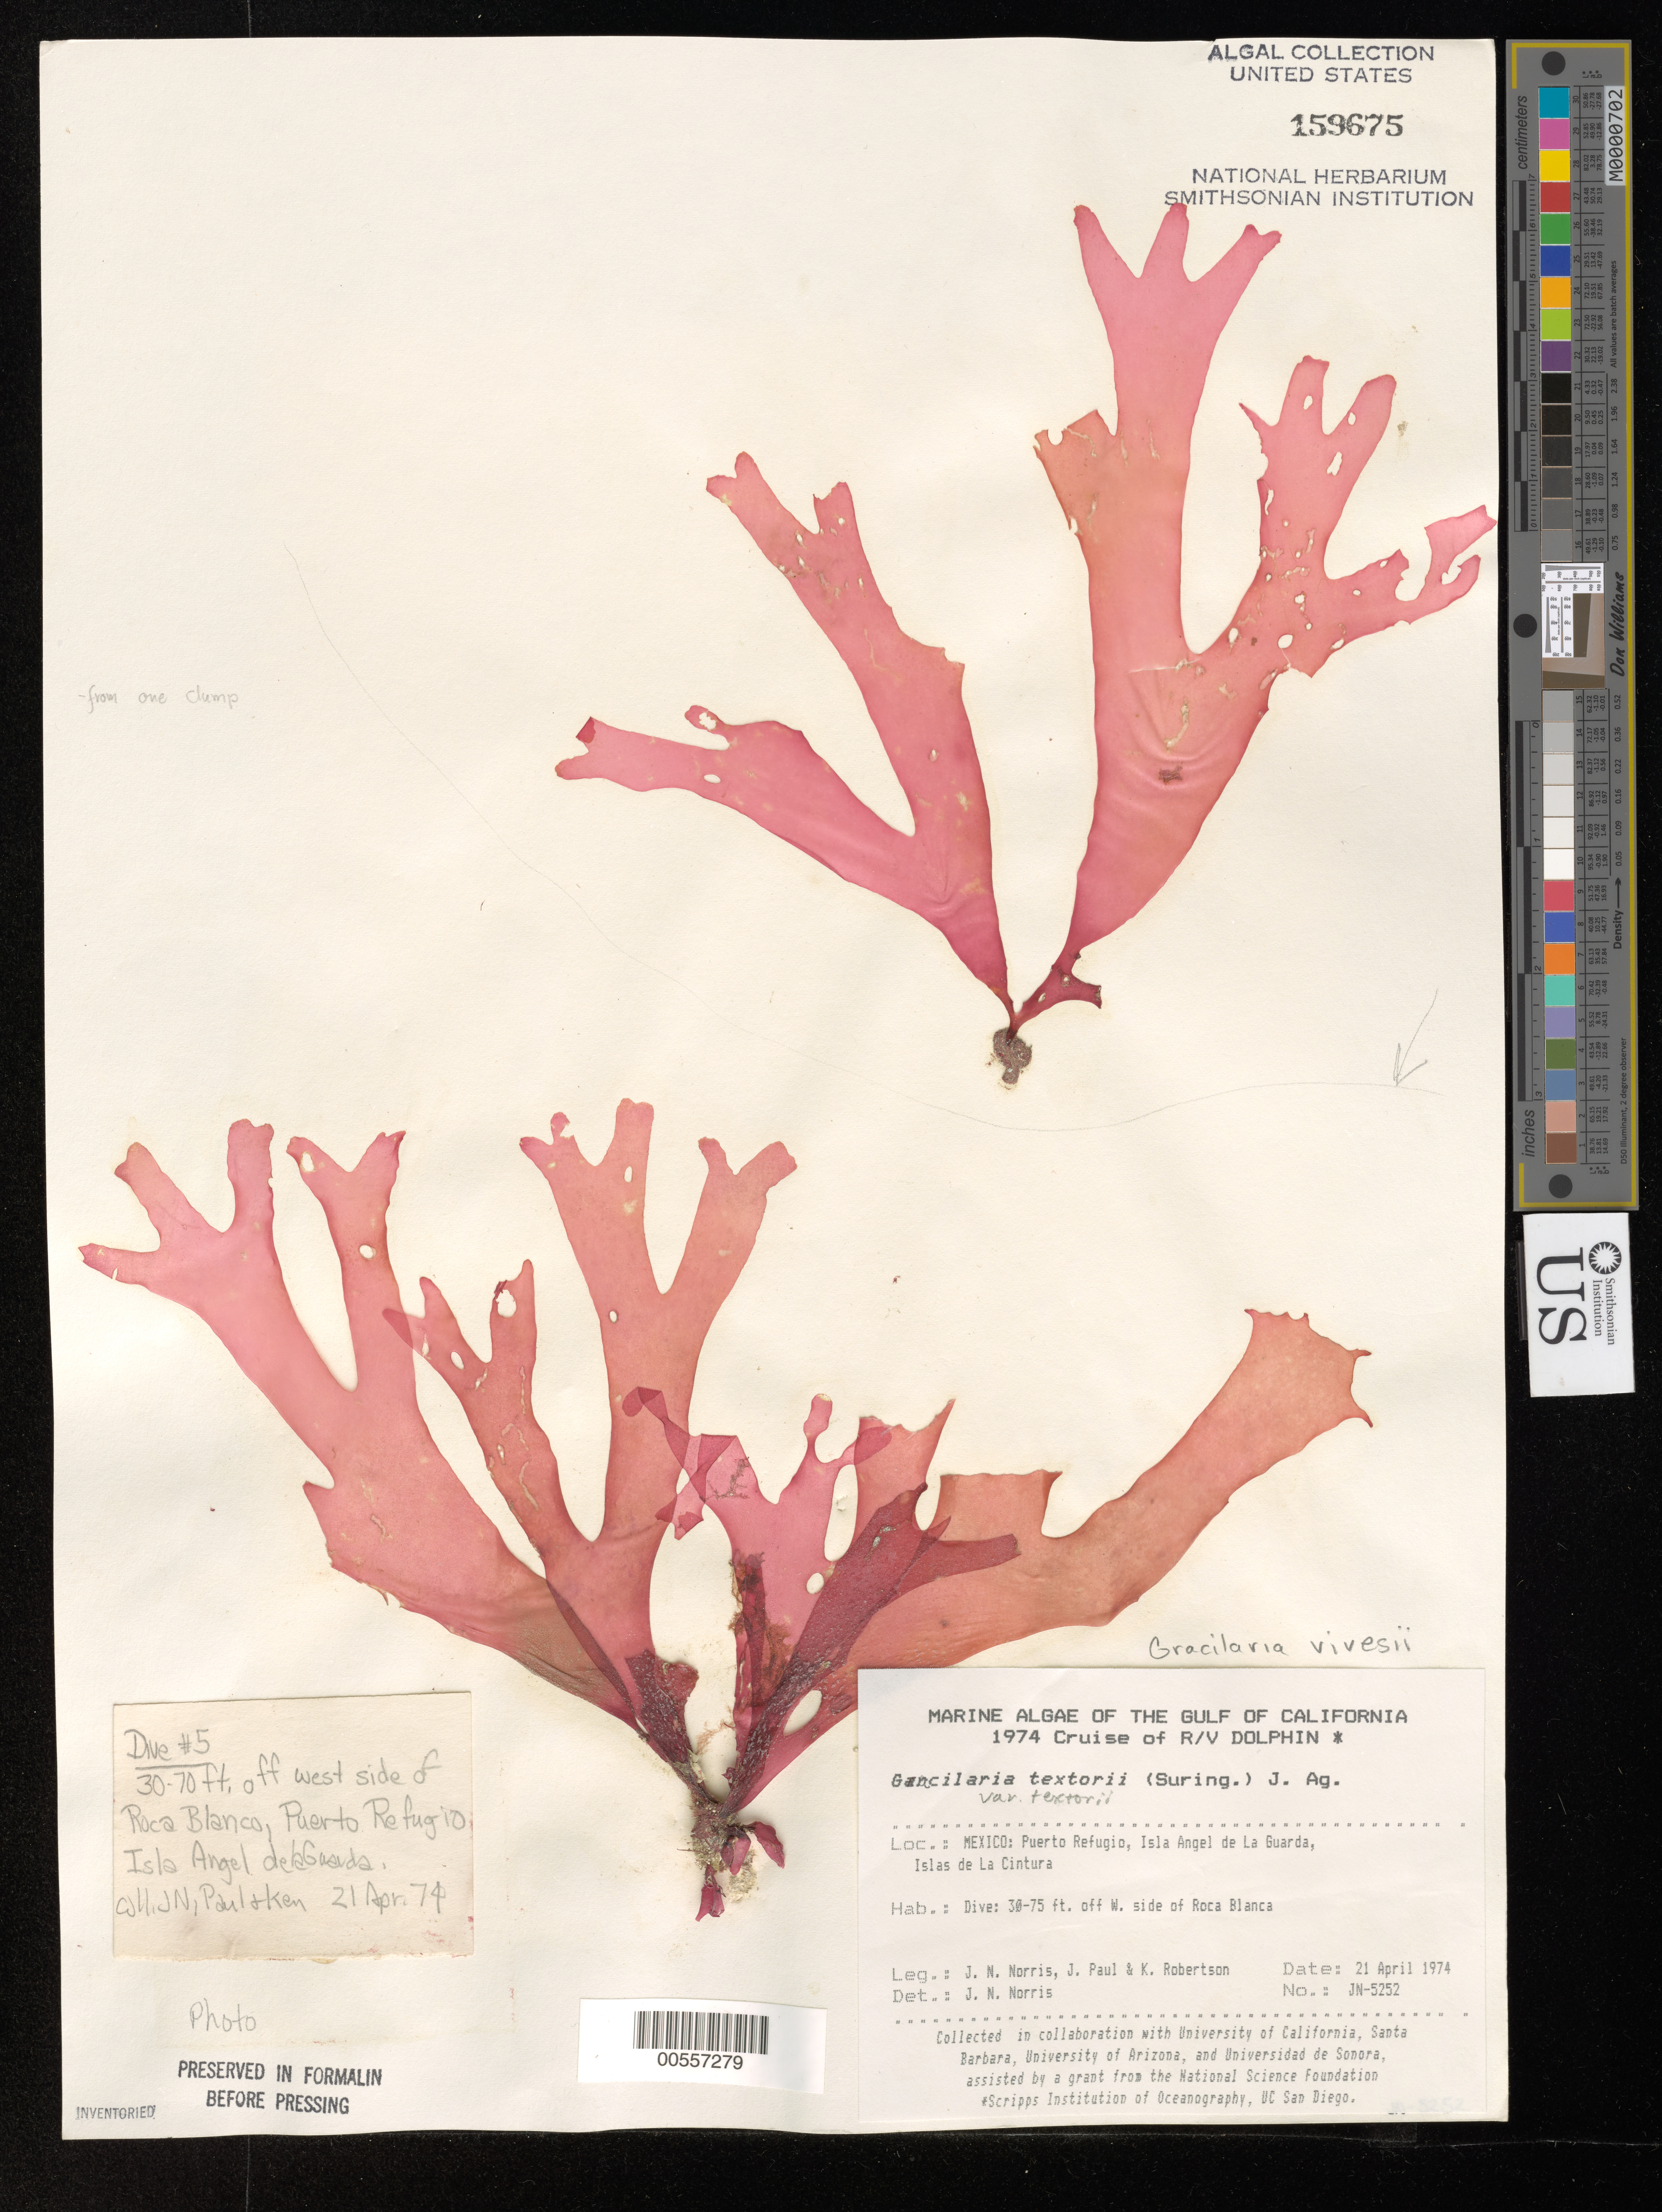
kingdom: Plantae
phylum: Rhodophyta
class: Florideophyceae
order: Gracilariales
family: Gracilariaceae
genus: Gracilaria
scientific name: Gracilaria vivesii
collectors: J. N. Norris, J. Paul & K. Robertson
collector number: JN-5252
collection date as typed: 21 Apr 1974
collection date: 1974-04-21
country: Mexico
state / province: Baja California Norte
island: Isla Angel de la Guarda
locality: Roca Blanca, Puerto Refugio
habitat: Dive: 30-75 ft. off W side of Roca Blanca.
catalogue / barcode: US 159675